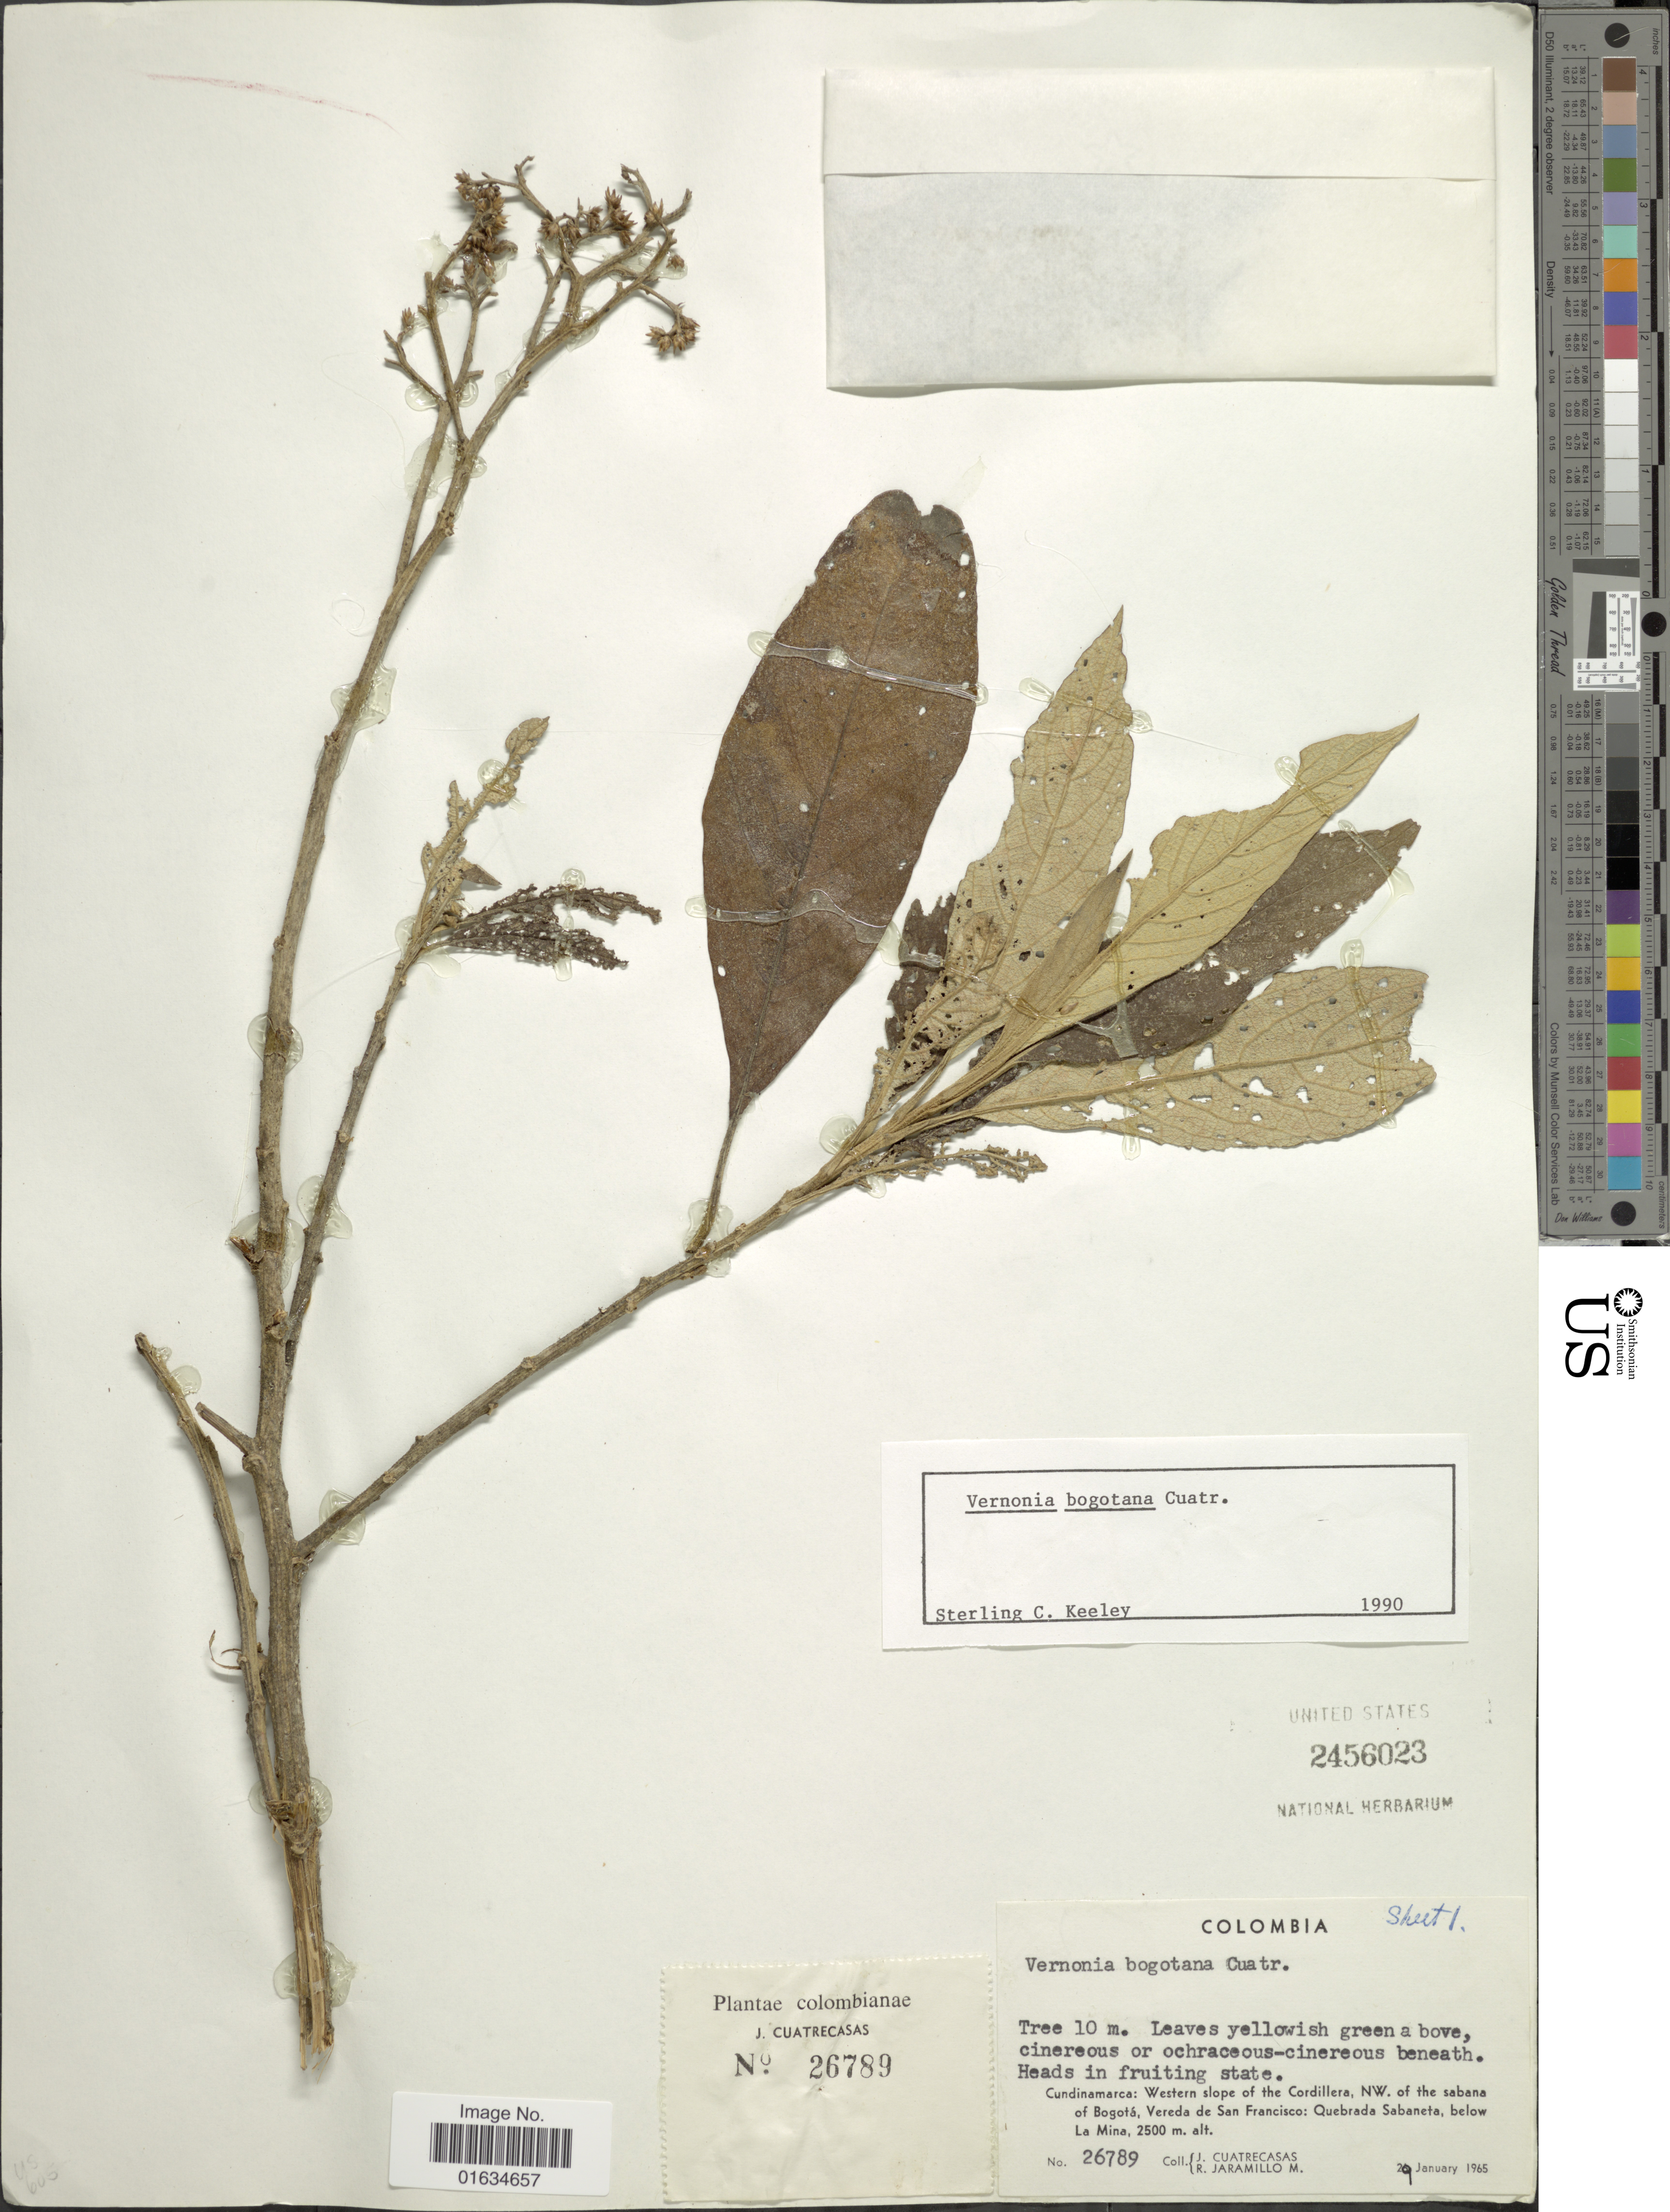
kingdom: Plantae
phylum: Tracheophyta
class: Magnoliopsida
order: Asterales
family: Asteraceae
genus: Critoniopsis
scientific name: Critoniopsis bogotana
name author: (Cuatrec.) H. Rob.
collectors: J. Cuatrecasas & R. Jaramillo M.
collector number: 26789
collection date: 1965-01-29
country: Colombia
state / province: Cundinamarca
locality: Western slope of the Cordillera, NW. of the sabana of Bogotá, Vereda de San Francisco: Quebrada Sabaneta, below La Mina.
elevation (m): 2500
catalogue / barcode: US 2456023